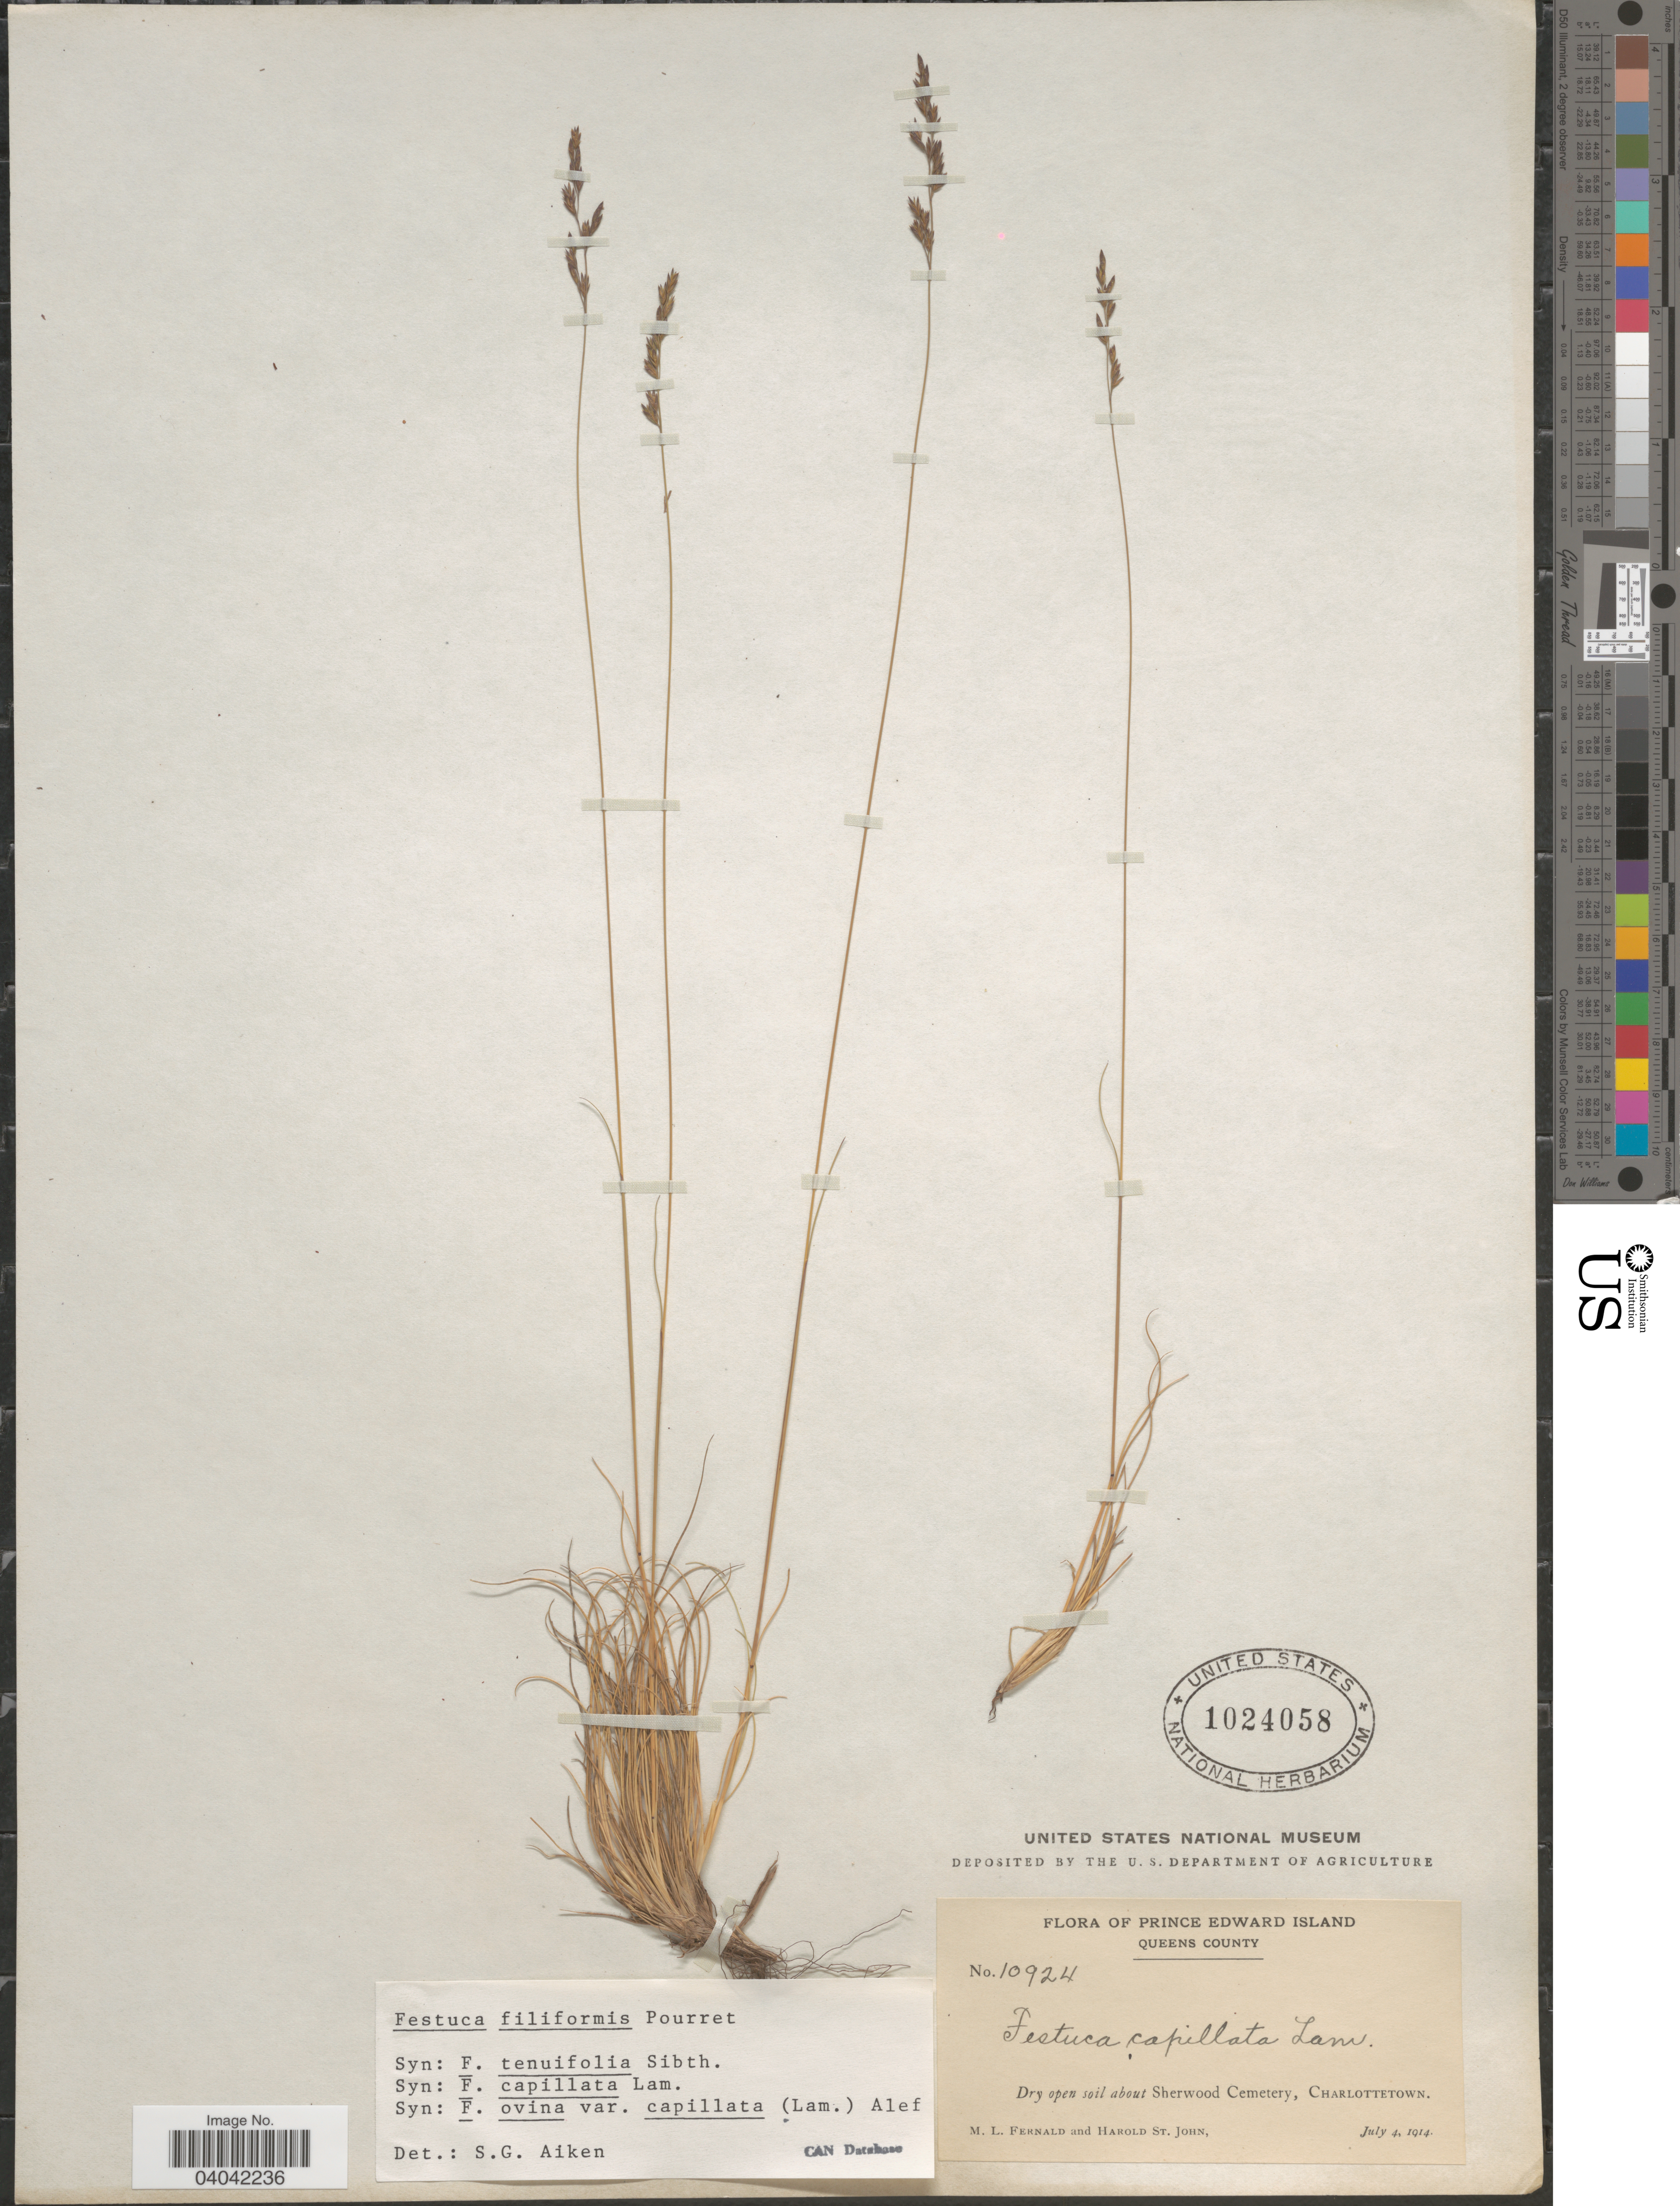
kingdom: Plantae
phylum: Tracheophyta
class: Liliopsida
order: Poales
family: Poaceae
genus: Festuca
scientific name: Festuca filiformis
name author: Pourr.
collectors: M. L. Fernald & H. St. John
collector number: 10924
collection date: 1914-07-04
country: Canada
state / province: Prince Edward Island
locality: Queens County. Dry open soil about Sherwood Cemetery, Charlottetown.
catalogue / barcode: US 1024058